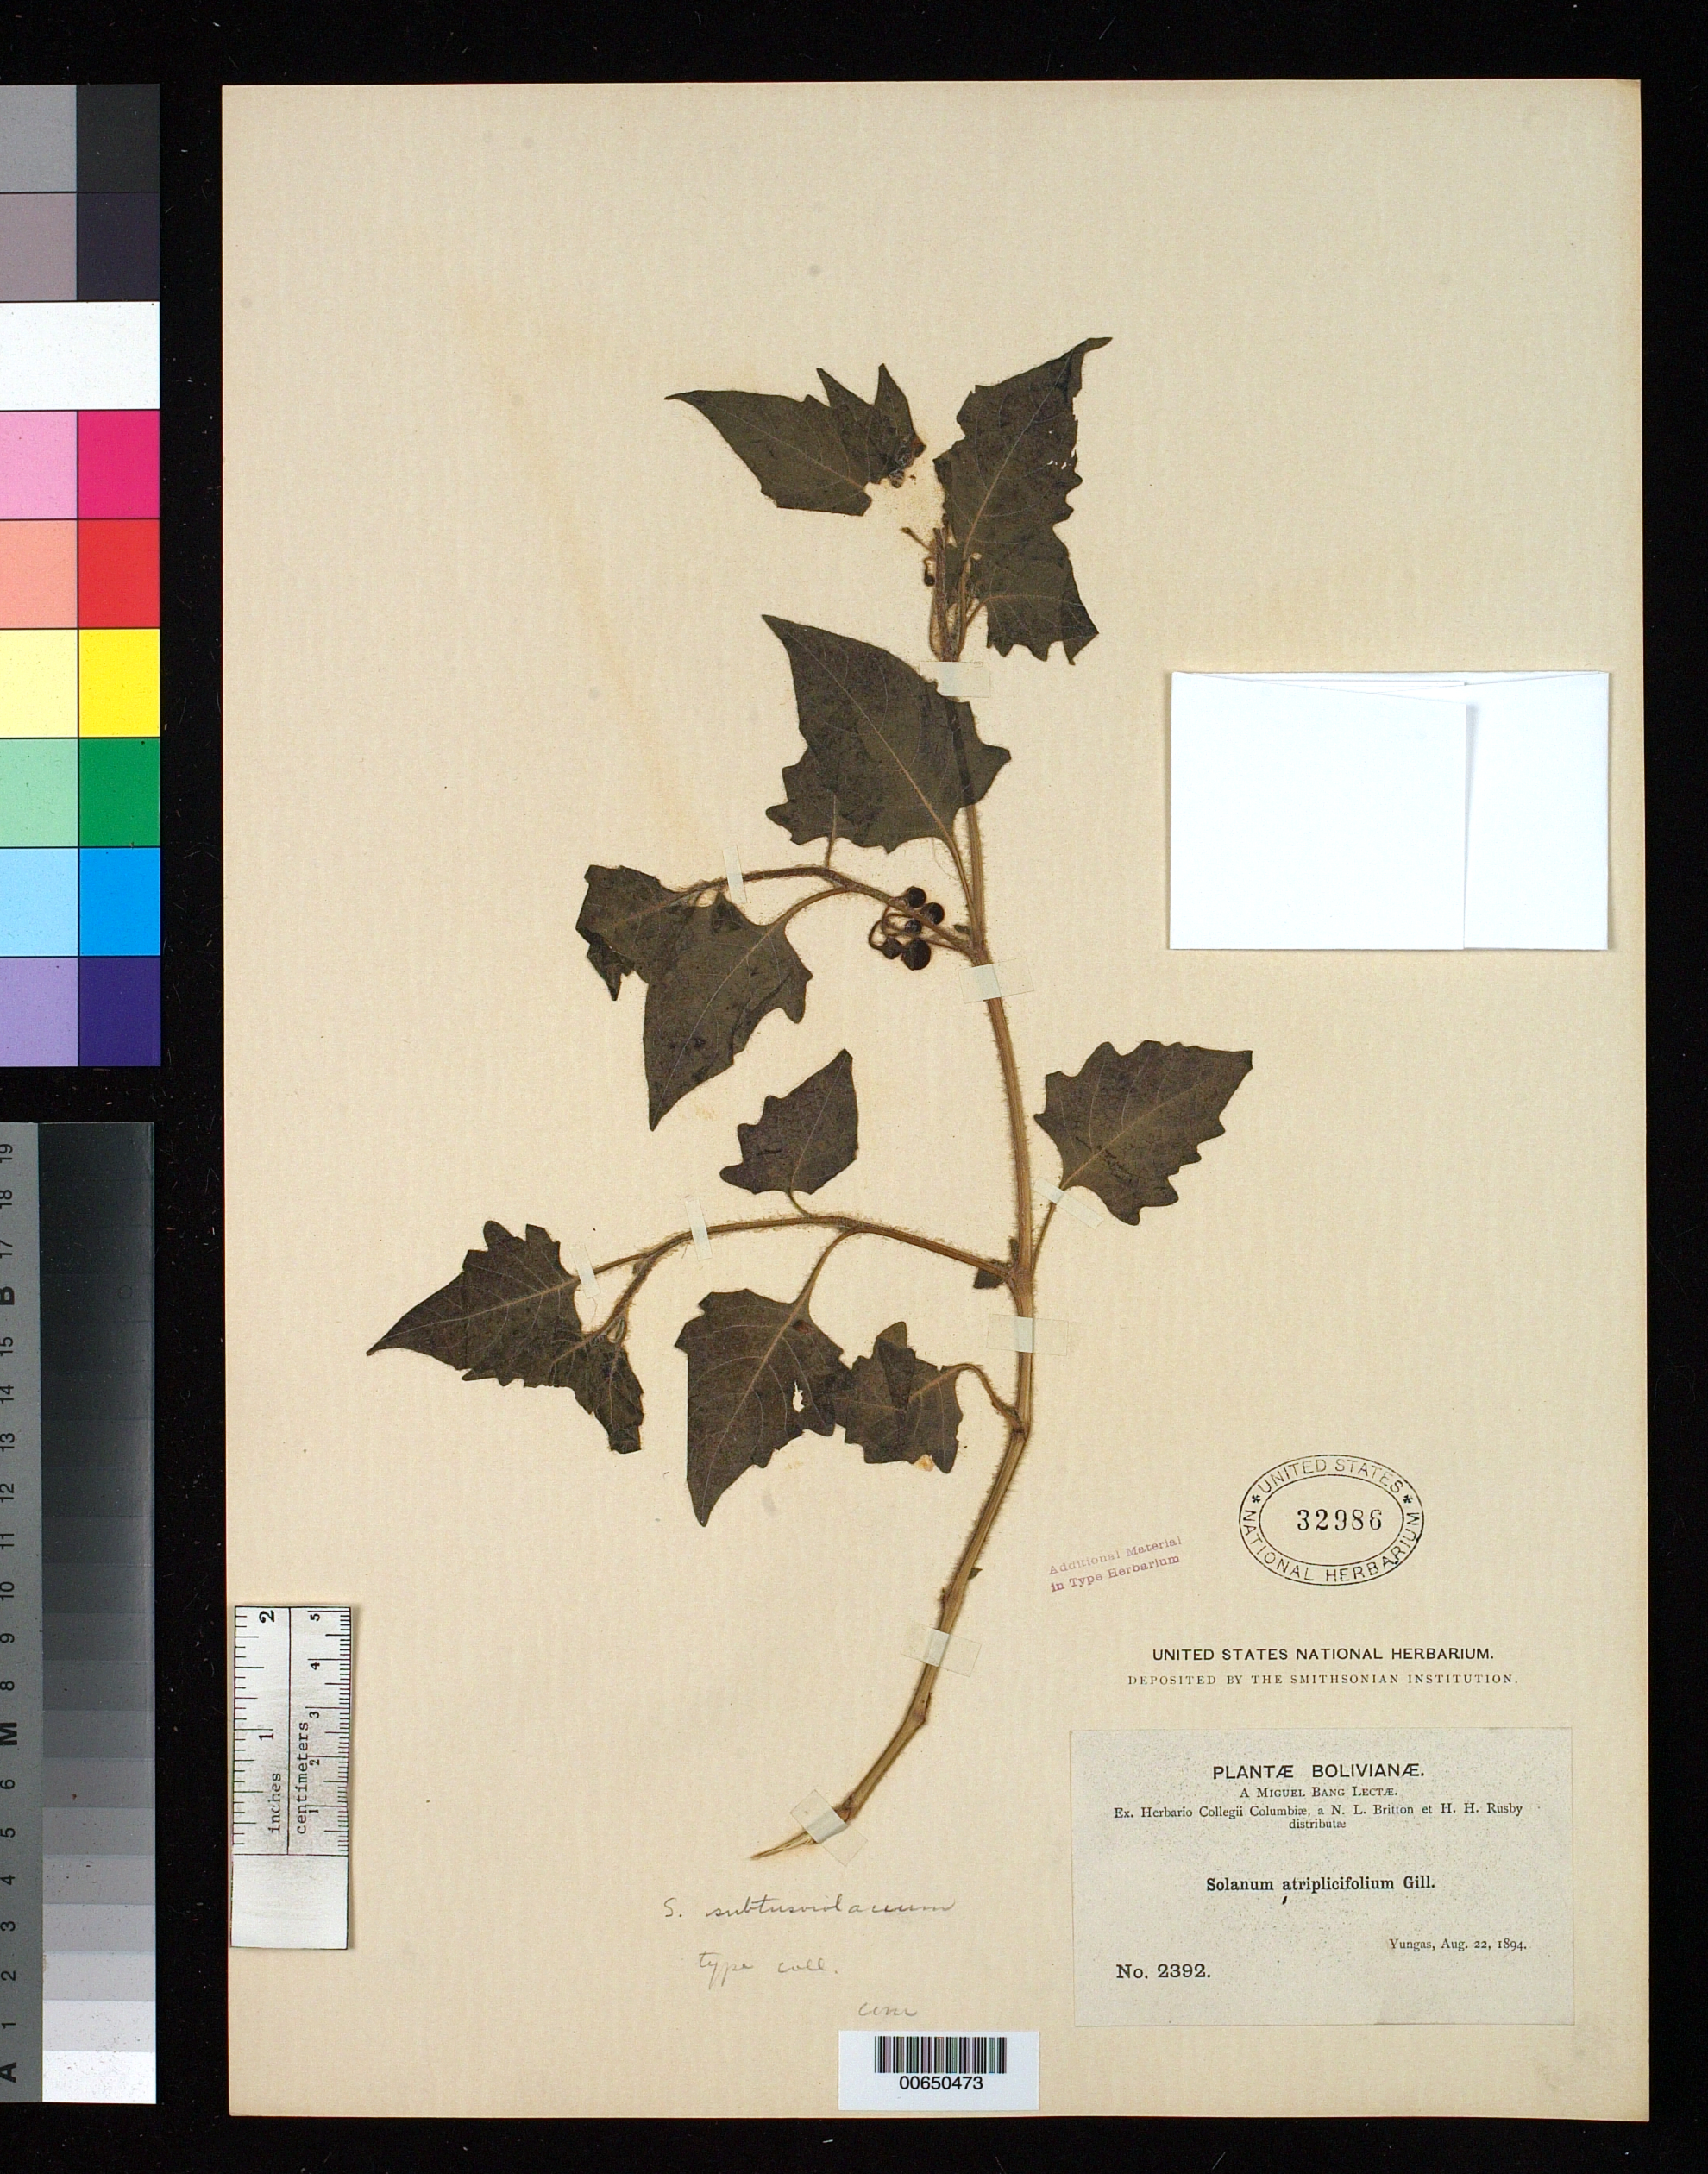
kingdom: Plantae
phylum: Tracheophyta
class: Magnoliopsida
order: Solanales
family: Solanaceae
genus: Solanum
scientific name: Solanum subtusviolaceum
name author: Bitter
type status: Isosyntype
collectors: M. Bang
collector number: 2392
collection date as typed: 22 Aug 1894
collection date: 1894-08-22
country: Bolivia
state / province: La Paz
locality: Yungas.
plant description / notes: One collection but 2 herbaria cited in protologue. Annotated as isolectotype by S. Knapp (2017)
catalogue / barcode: US 32986